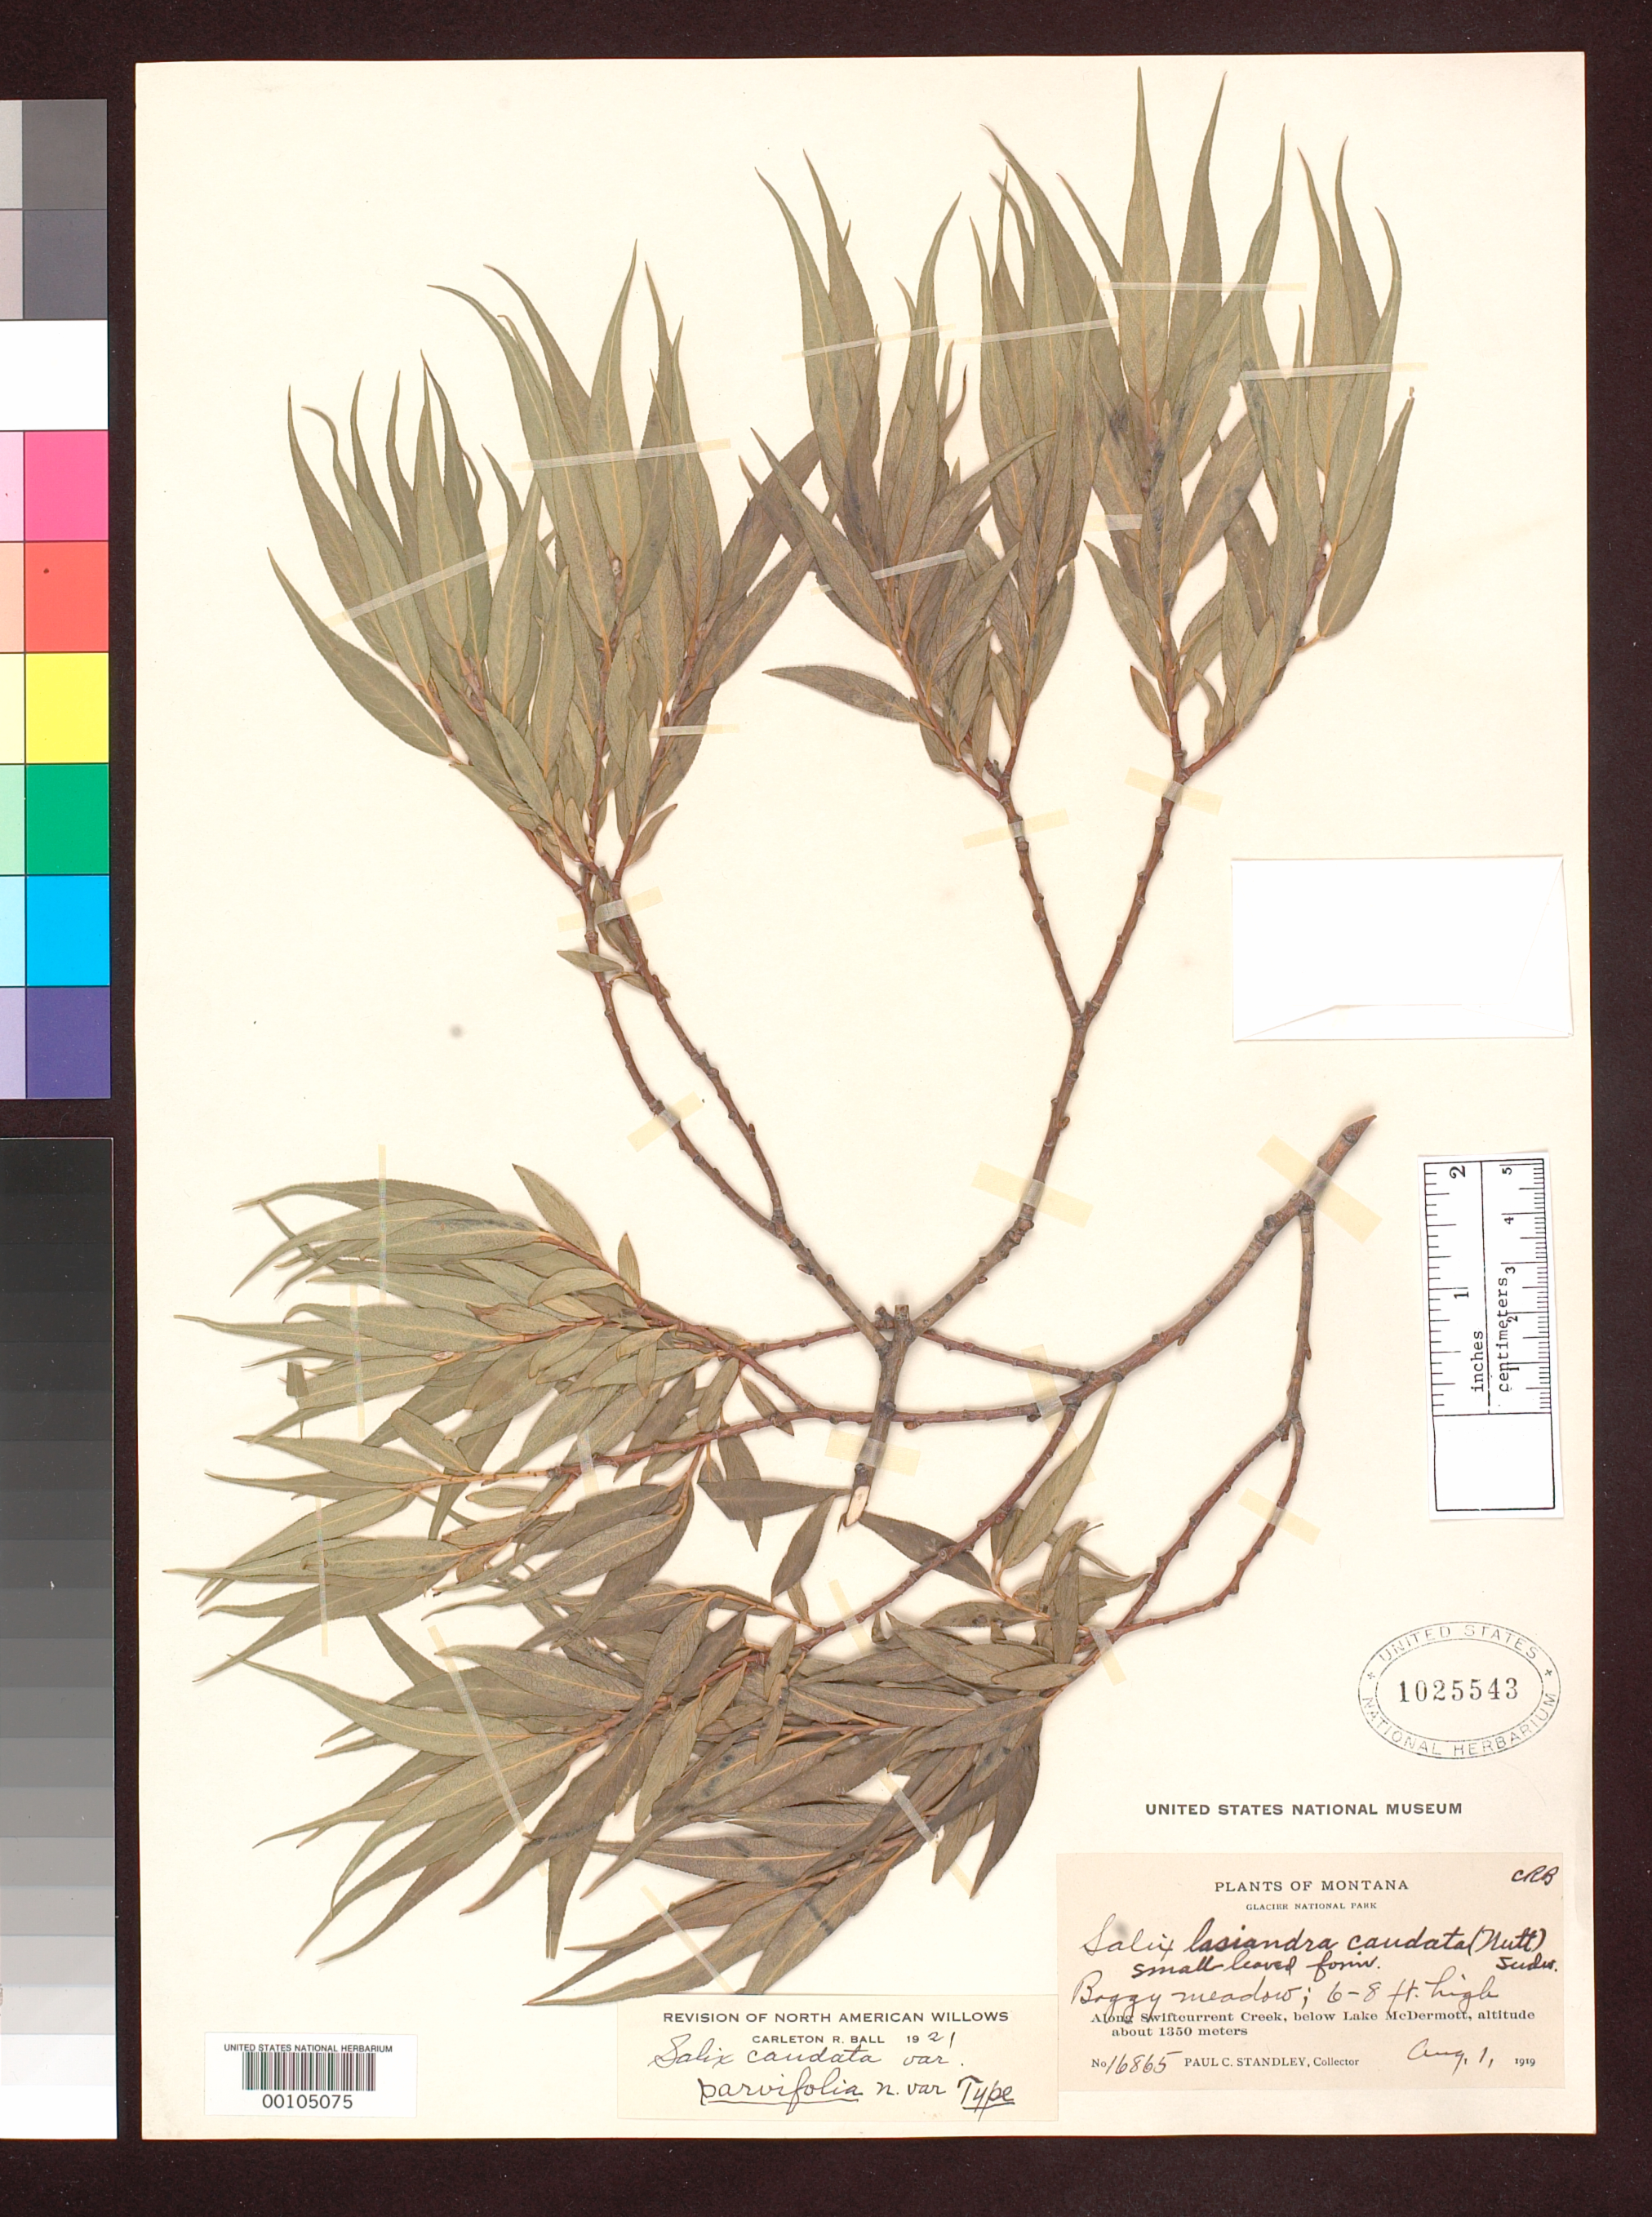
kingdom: Plantae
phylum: Tracheophyta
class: Magnoliopsida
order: Malpighiales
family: Salicaceae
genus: Salix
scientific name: Salix caudata var. parvifolia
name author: C.R. Ball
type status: Holotype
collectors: P. C. Standley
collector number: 16865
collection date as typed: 01 Aug 1919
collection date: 1919-08-01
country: United States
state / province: Montana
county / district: Flathead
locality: Along Swiftcurrent Creek, below Lake McDermott, Glacier National Park.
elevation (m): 1350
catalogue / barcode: US 1025543